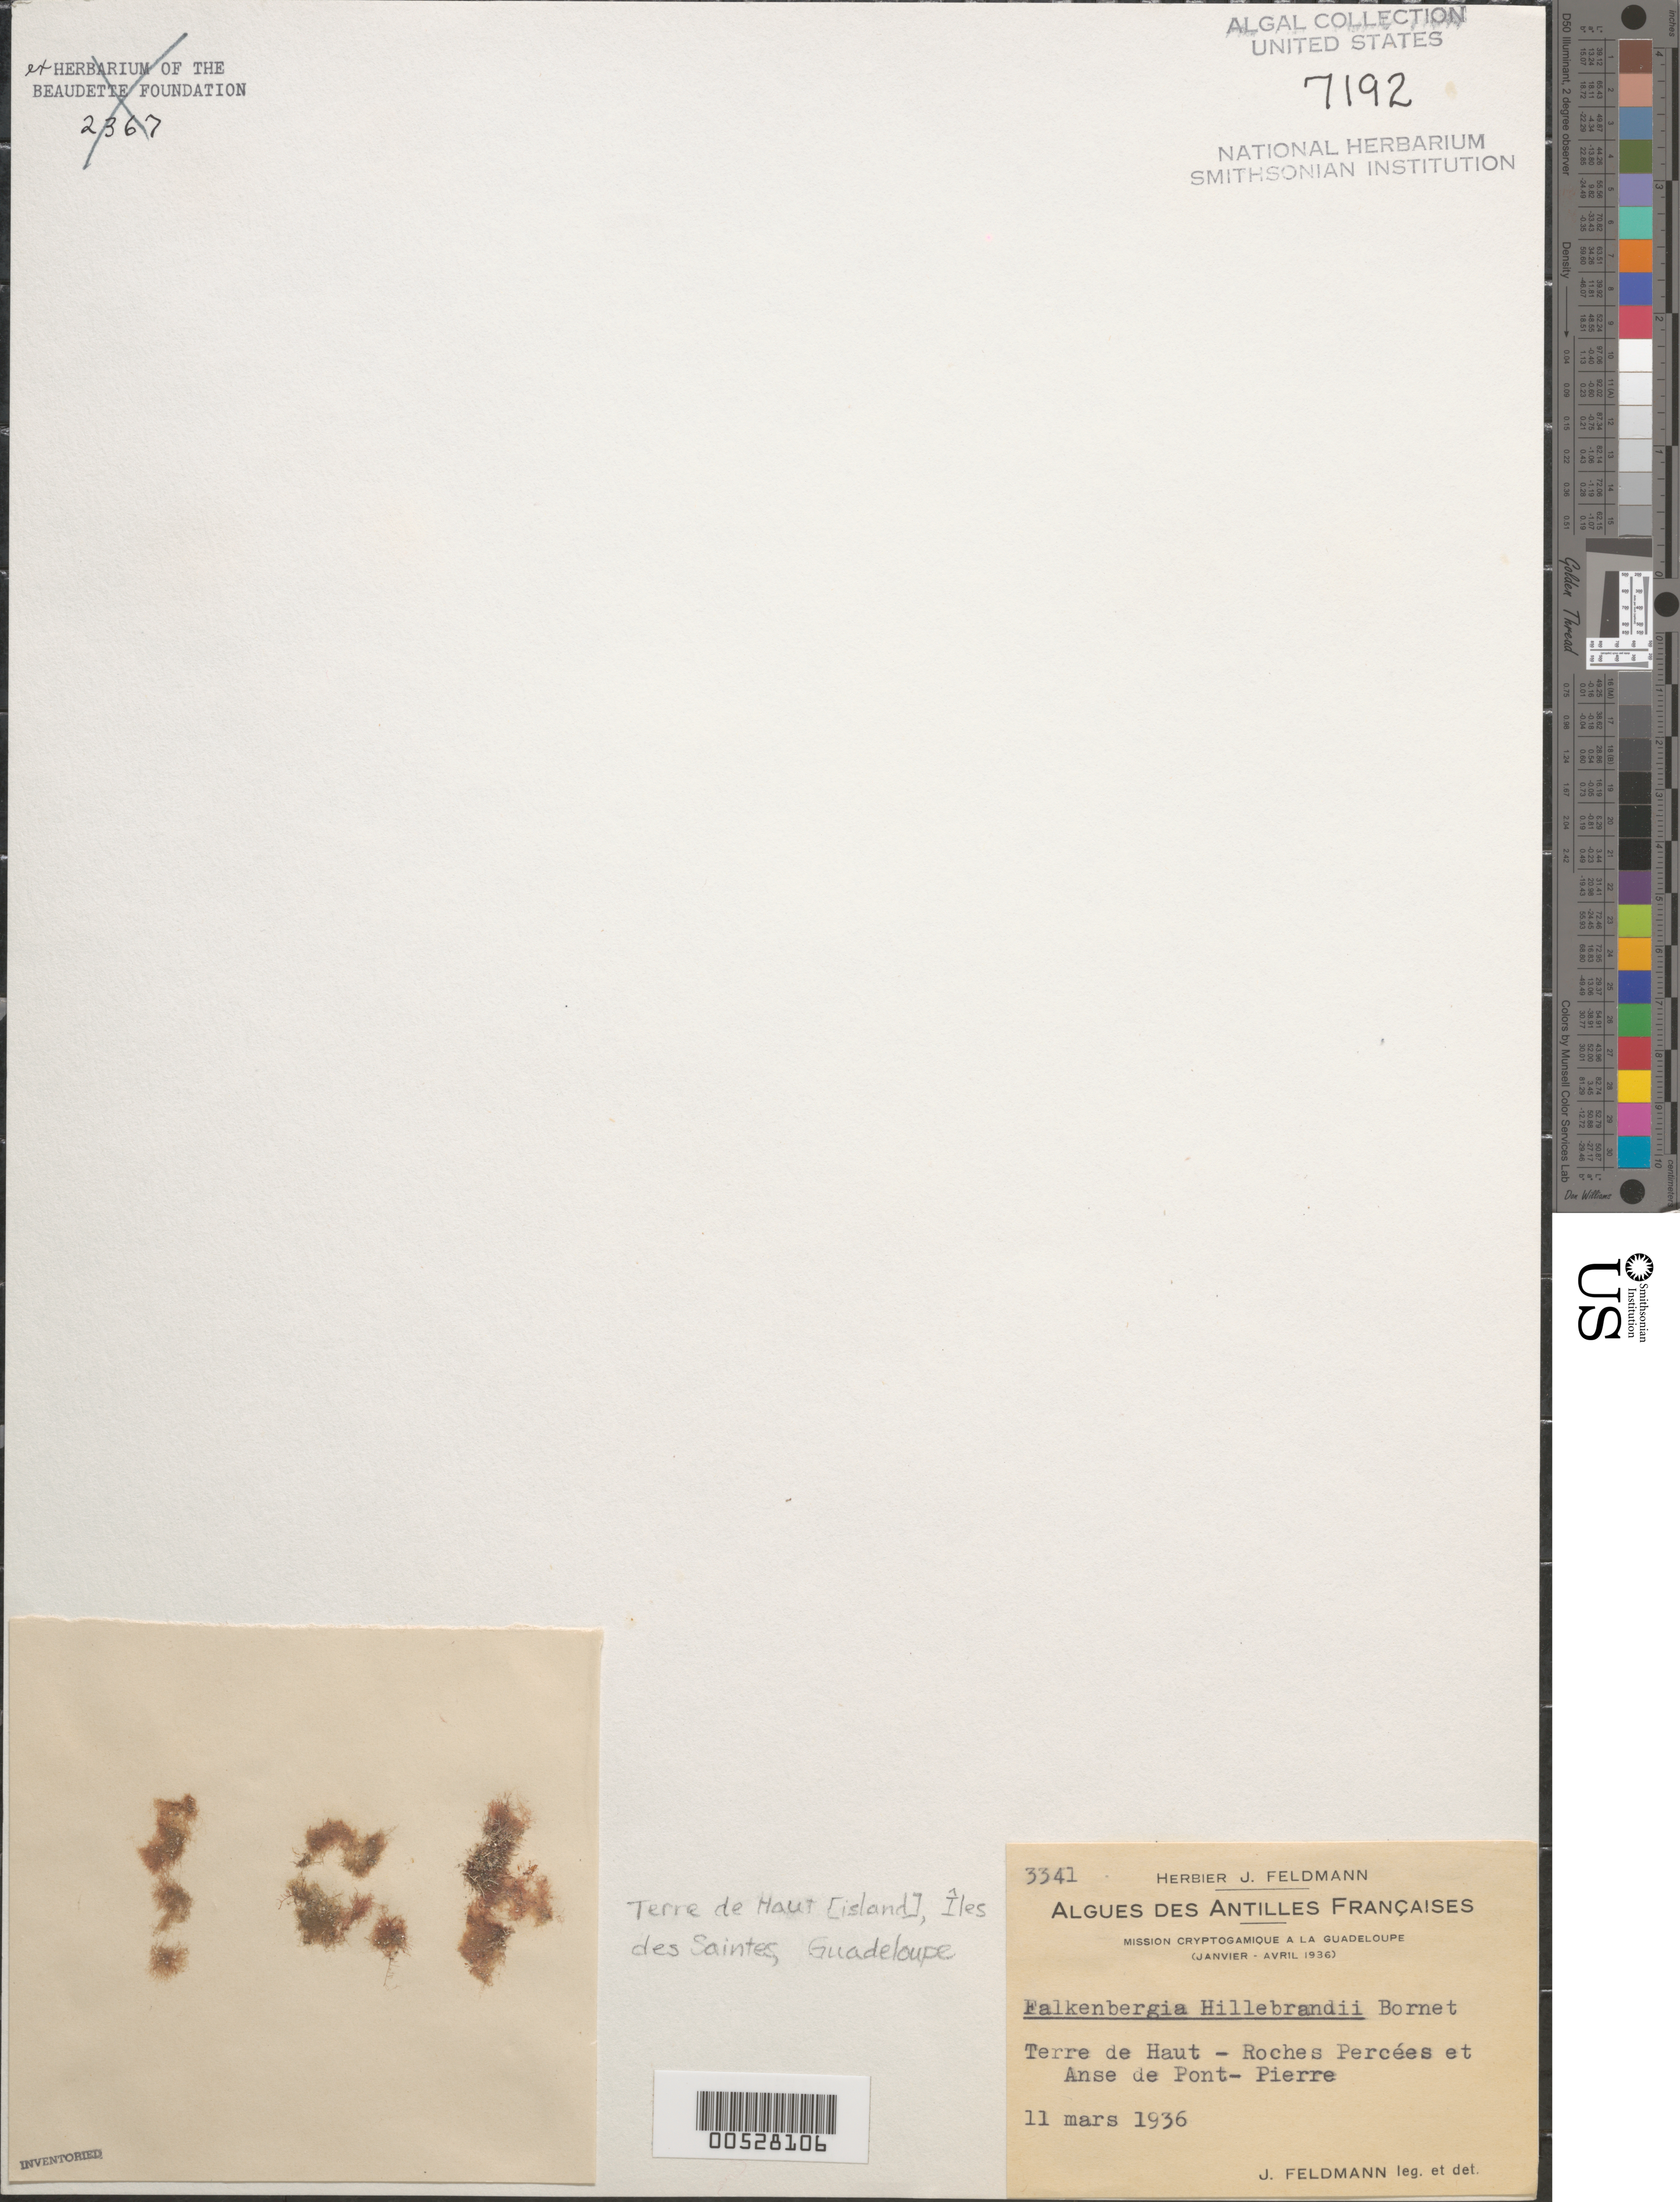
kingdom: Plantae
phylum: Rhodophyta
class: Florideophyceae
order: Bonnemaisoniales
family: Bonnemaisoniaceae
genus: Asparagopsis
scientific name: Asparagopsis taxiformis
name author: (Delile) Trevis.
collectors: J. Feldmann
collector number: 3341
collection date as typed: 11 Mar 1936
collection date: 1936-03-11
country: Guadeloupe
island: Iles des Saintes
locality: Roches Percees and Anse de Pont-Pierre, Terre de Haut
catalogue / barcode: US 7192